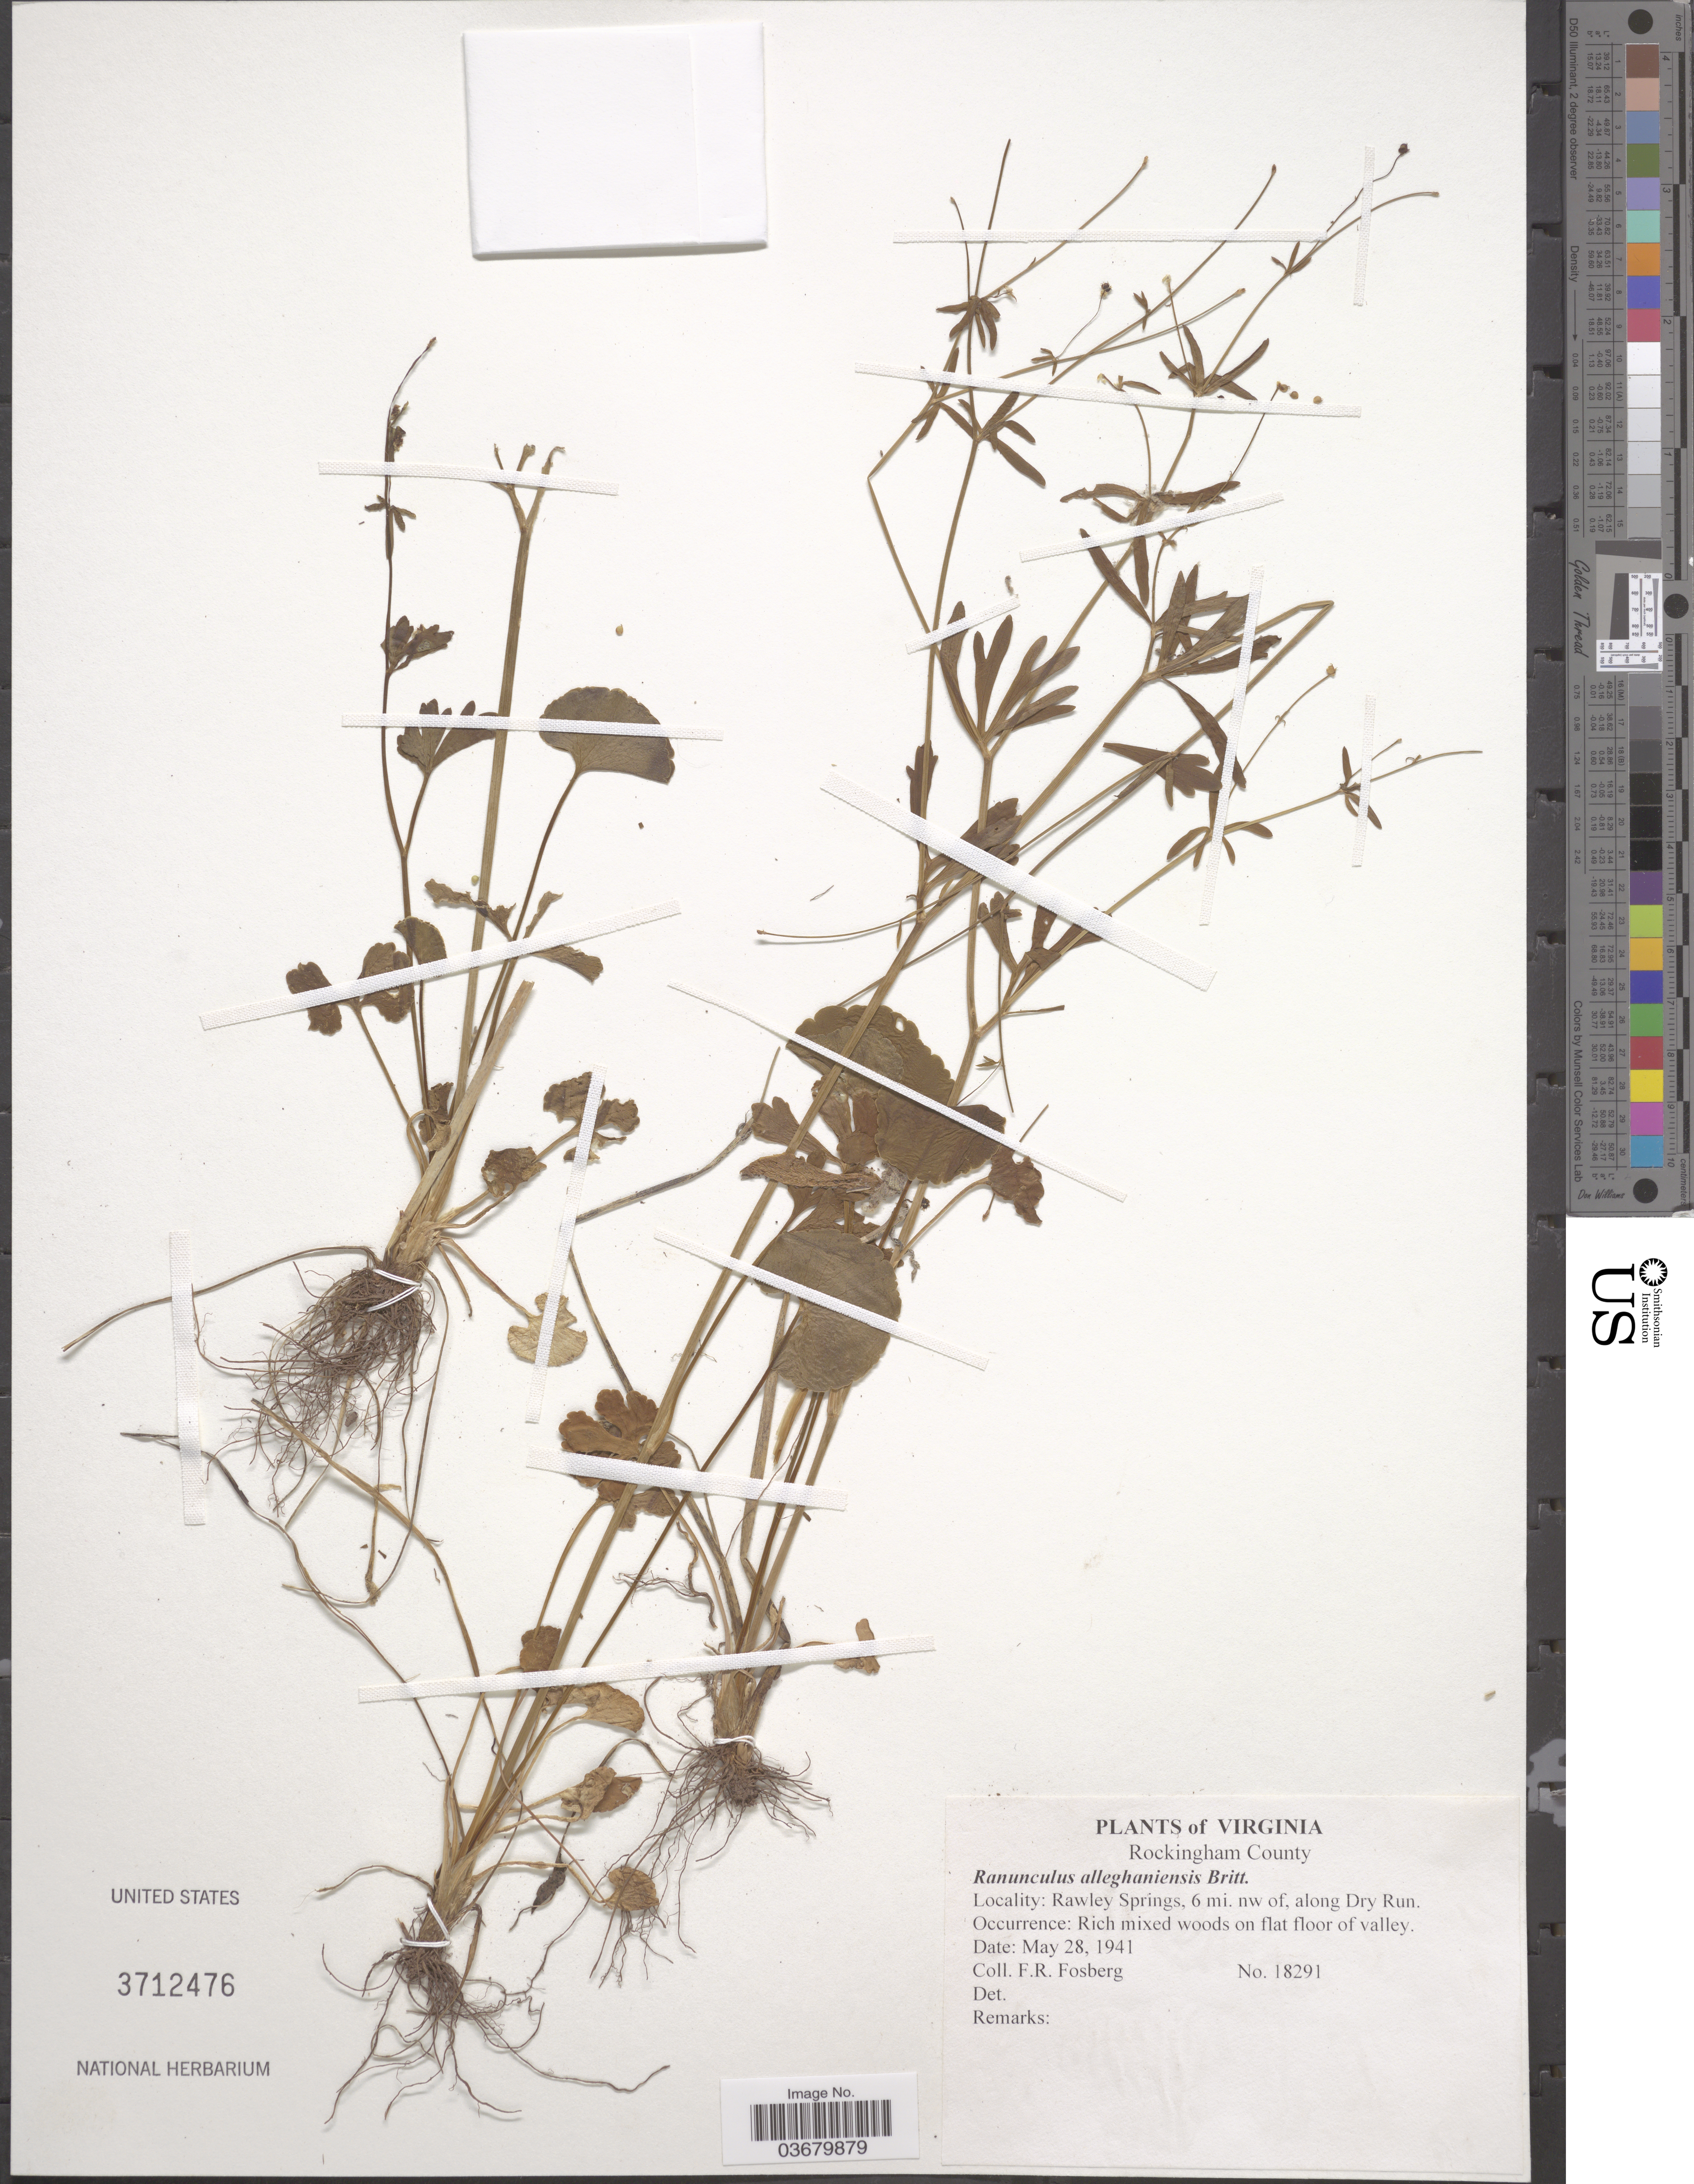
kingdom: Plantae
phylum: Tracheophyta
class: Magnoliopsida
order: Ranunculales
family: Ranunculaceae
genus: Ranunculus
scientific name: Ranunculus allegheniensis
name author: Britton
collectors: F. R. Fosberg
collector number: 18291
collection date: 1941-05-28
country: United States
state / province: Virginia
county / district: Rockingham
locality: Rawley Springs, 6 mi. nw of, along Dry Run.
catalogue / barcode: US 3712476